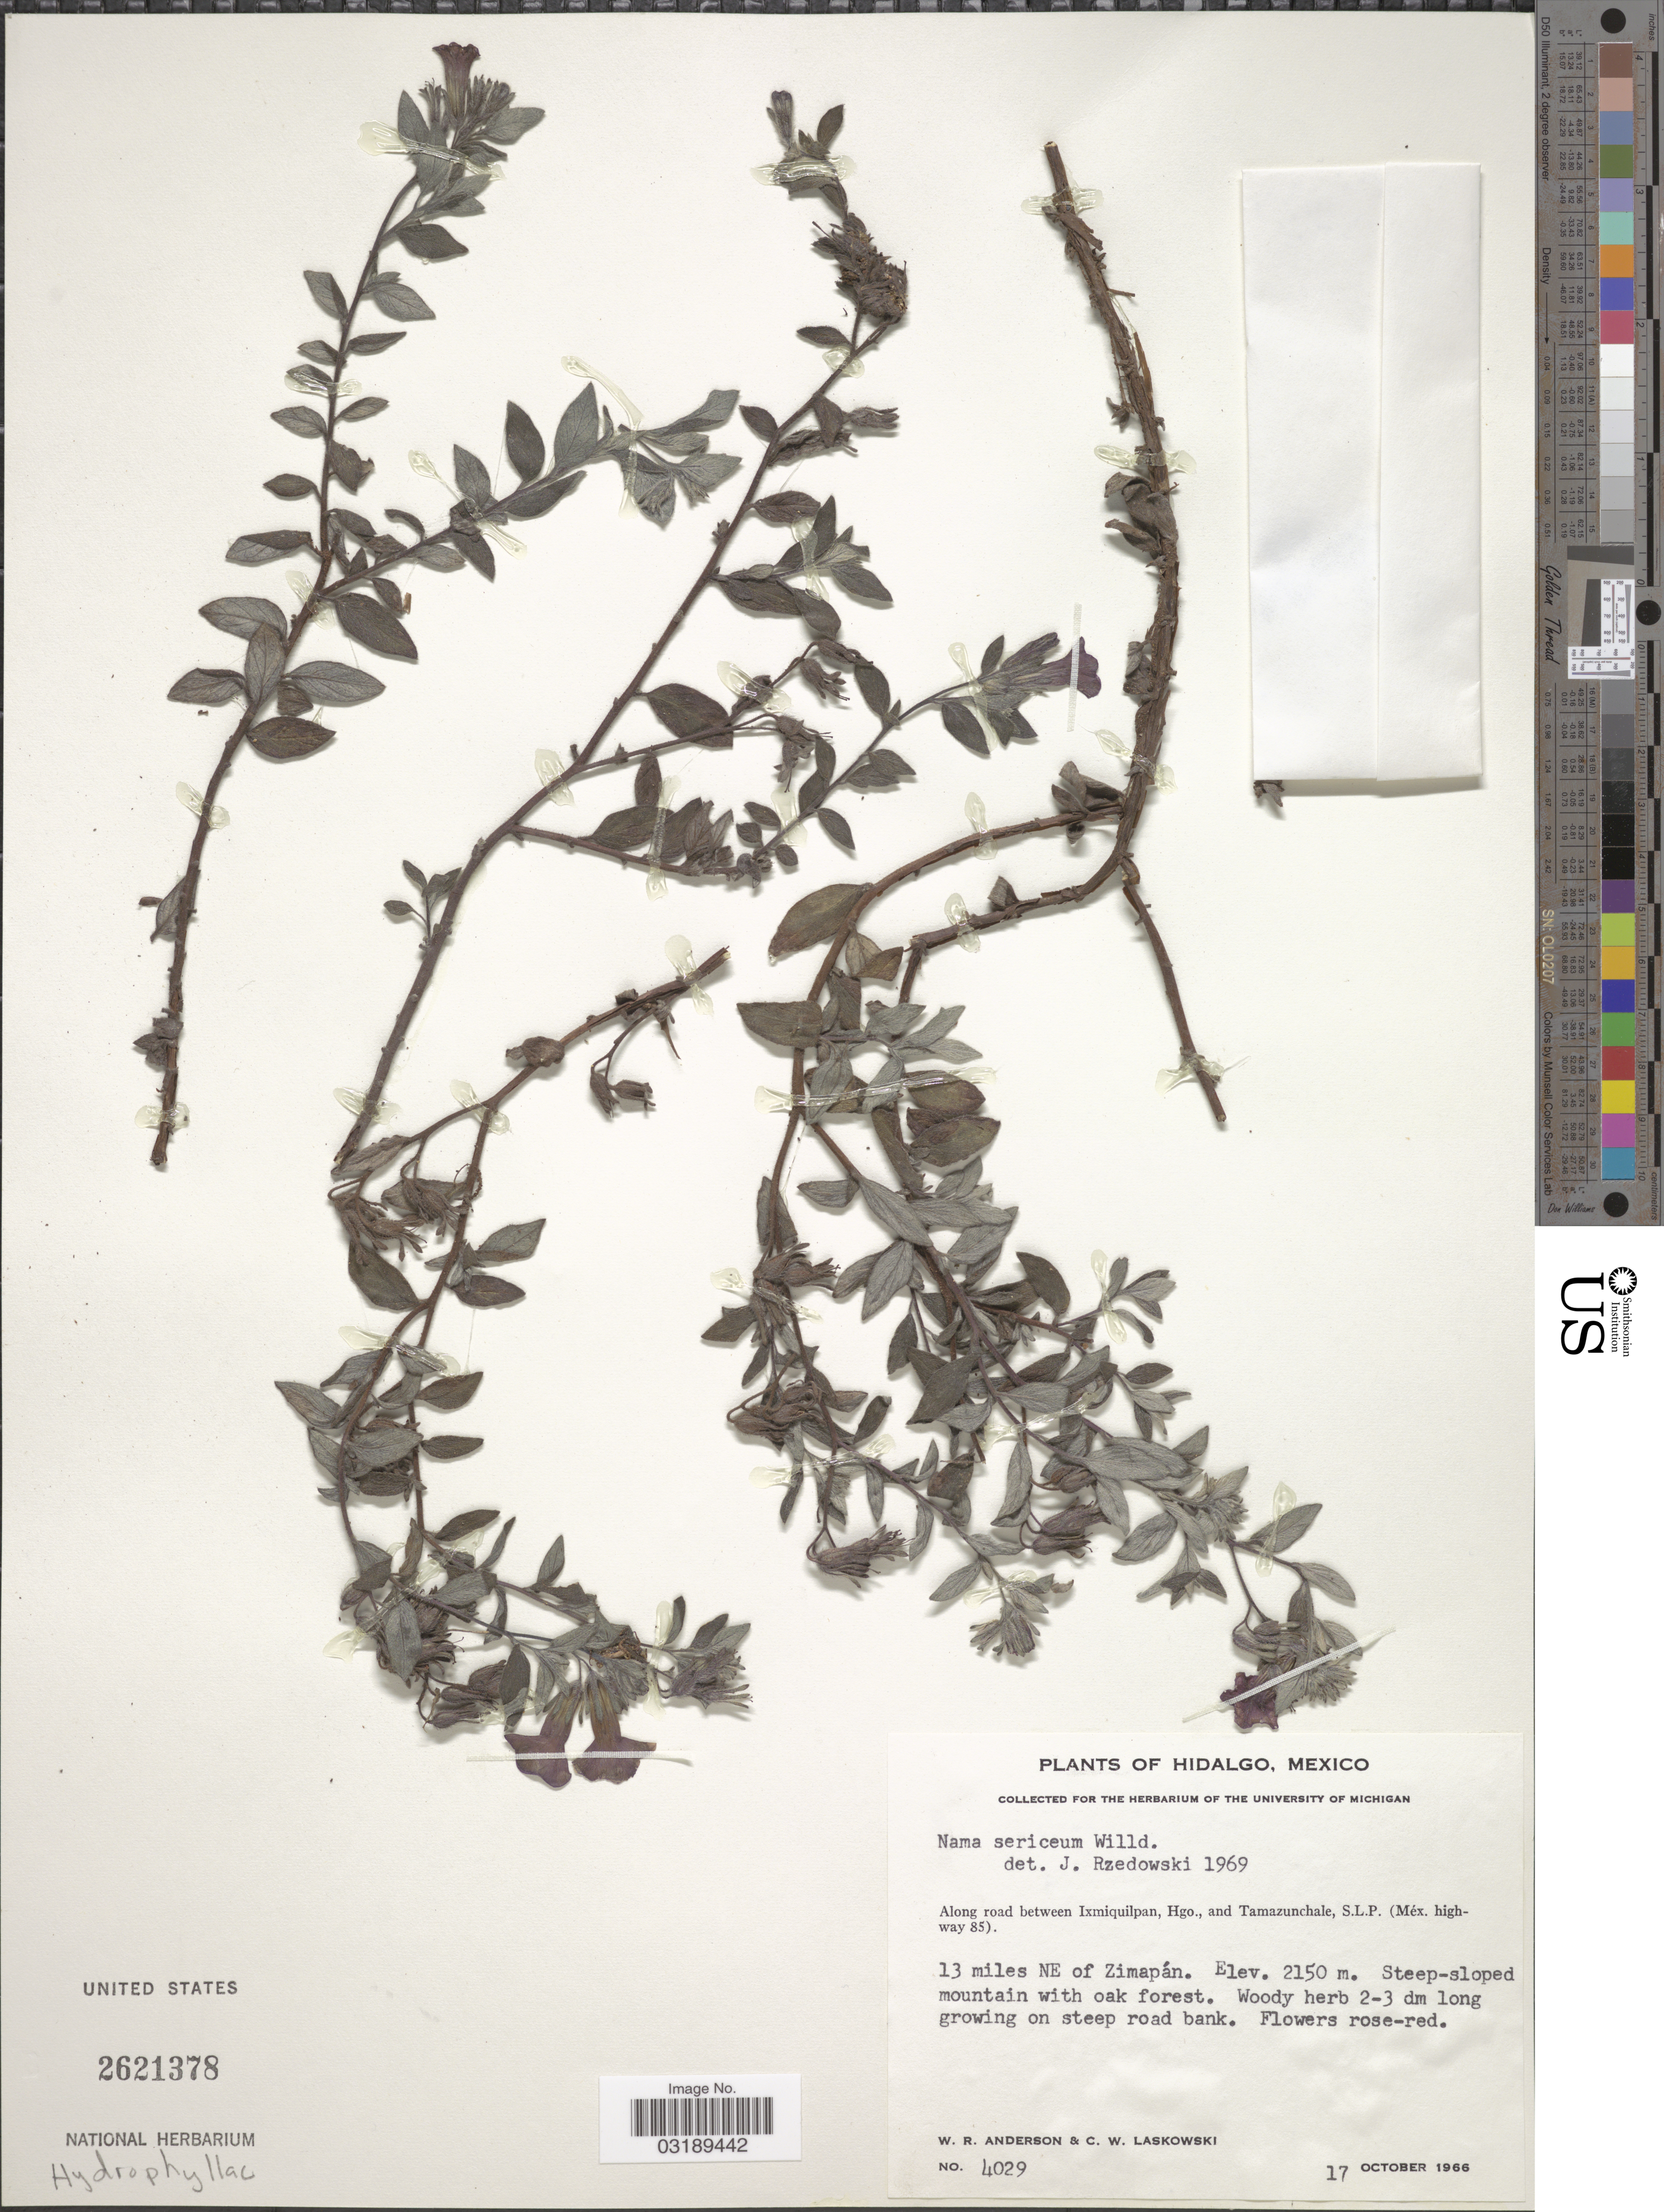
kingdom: Plantae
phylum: Tracheophyta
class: Magnoliopsida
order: Boraginales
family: Namaceae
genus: Nama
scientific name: Nama sericea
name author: Willd. ex Roem. & Schult.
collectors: W. Anderson & C. Laskowski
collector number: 4029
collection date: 1966-10-17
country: Mexico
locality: Along road between Ixmiquilpan, Hgo., and Tamazunchale, S.L.P. (Méx. highway 85). 13 miles NE of Zimapán.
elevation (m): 2150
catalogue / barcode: US 2621378